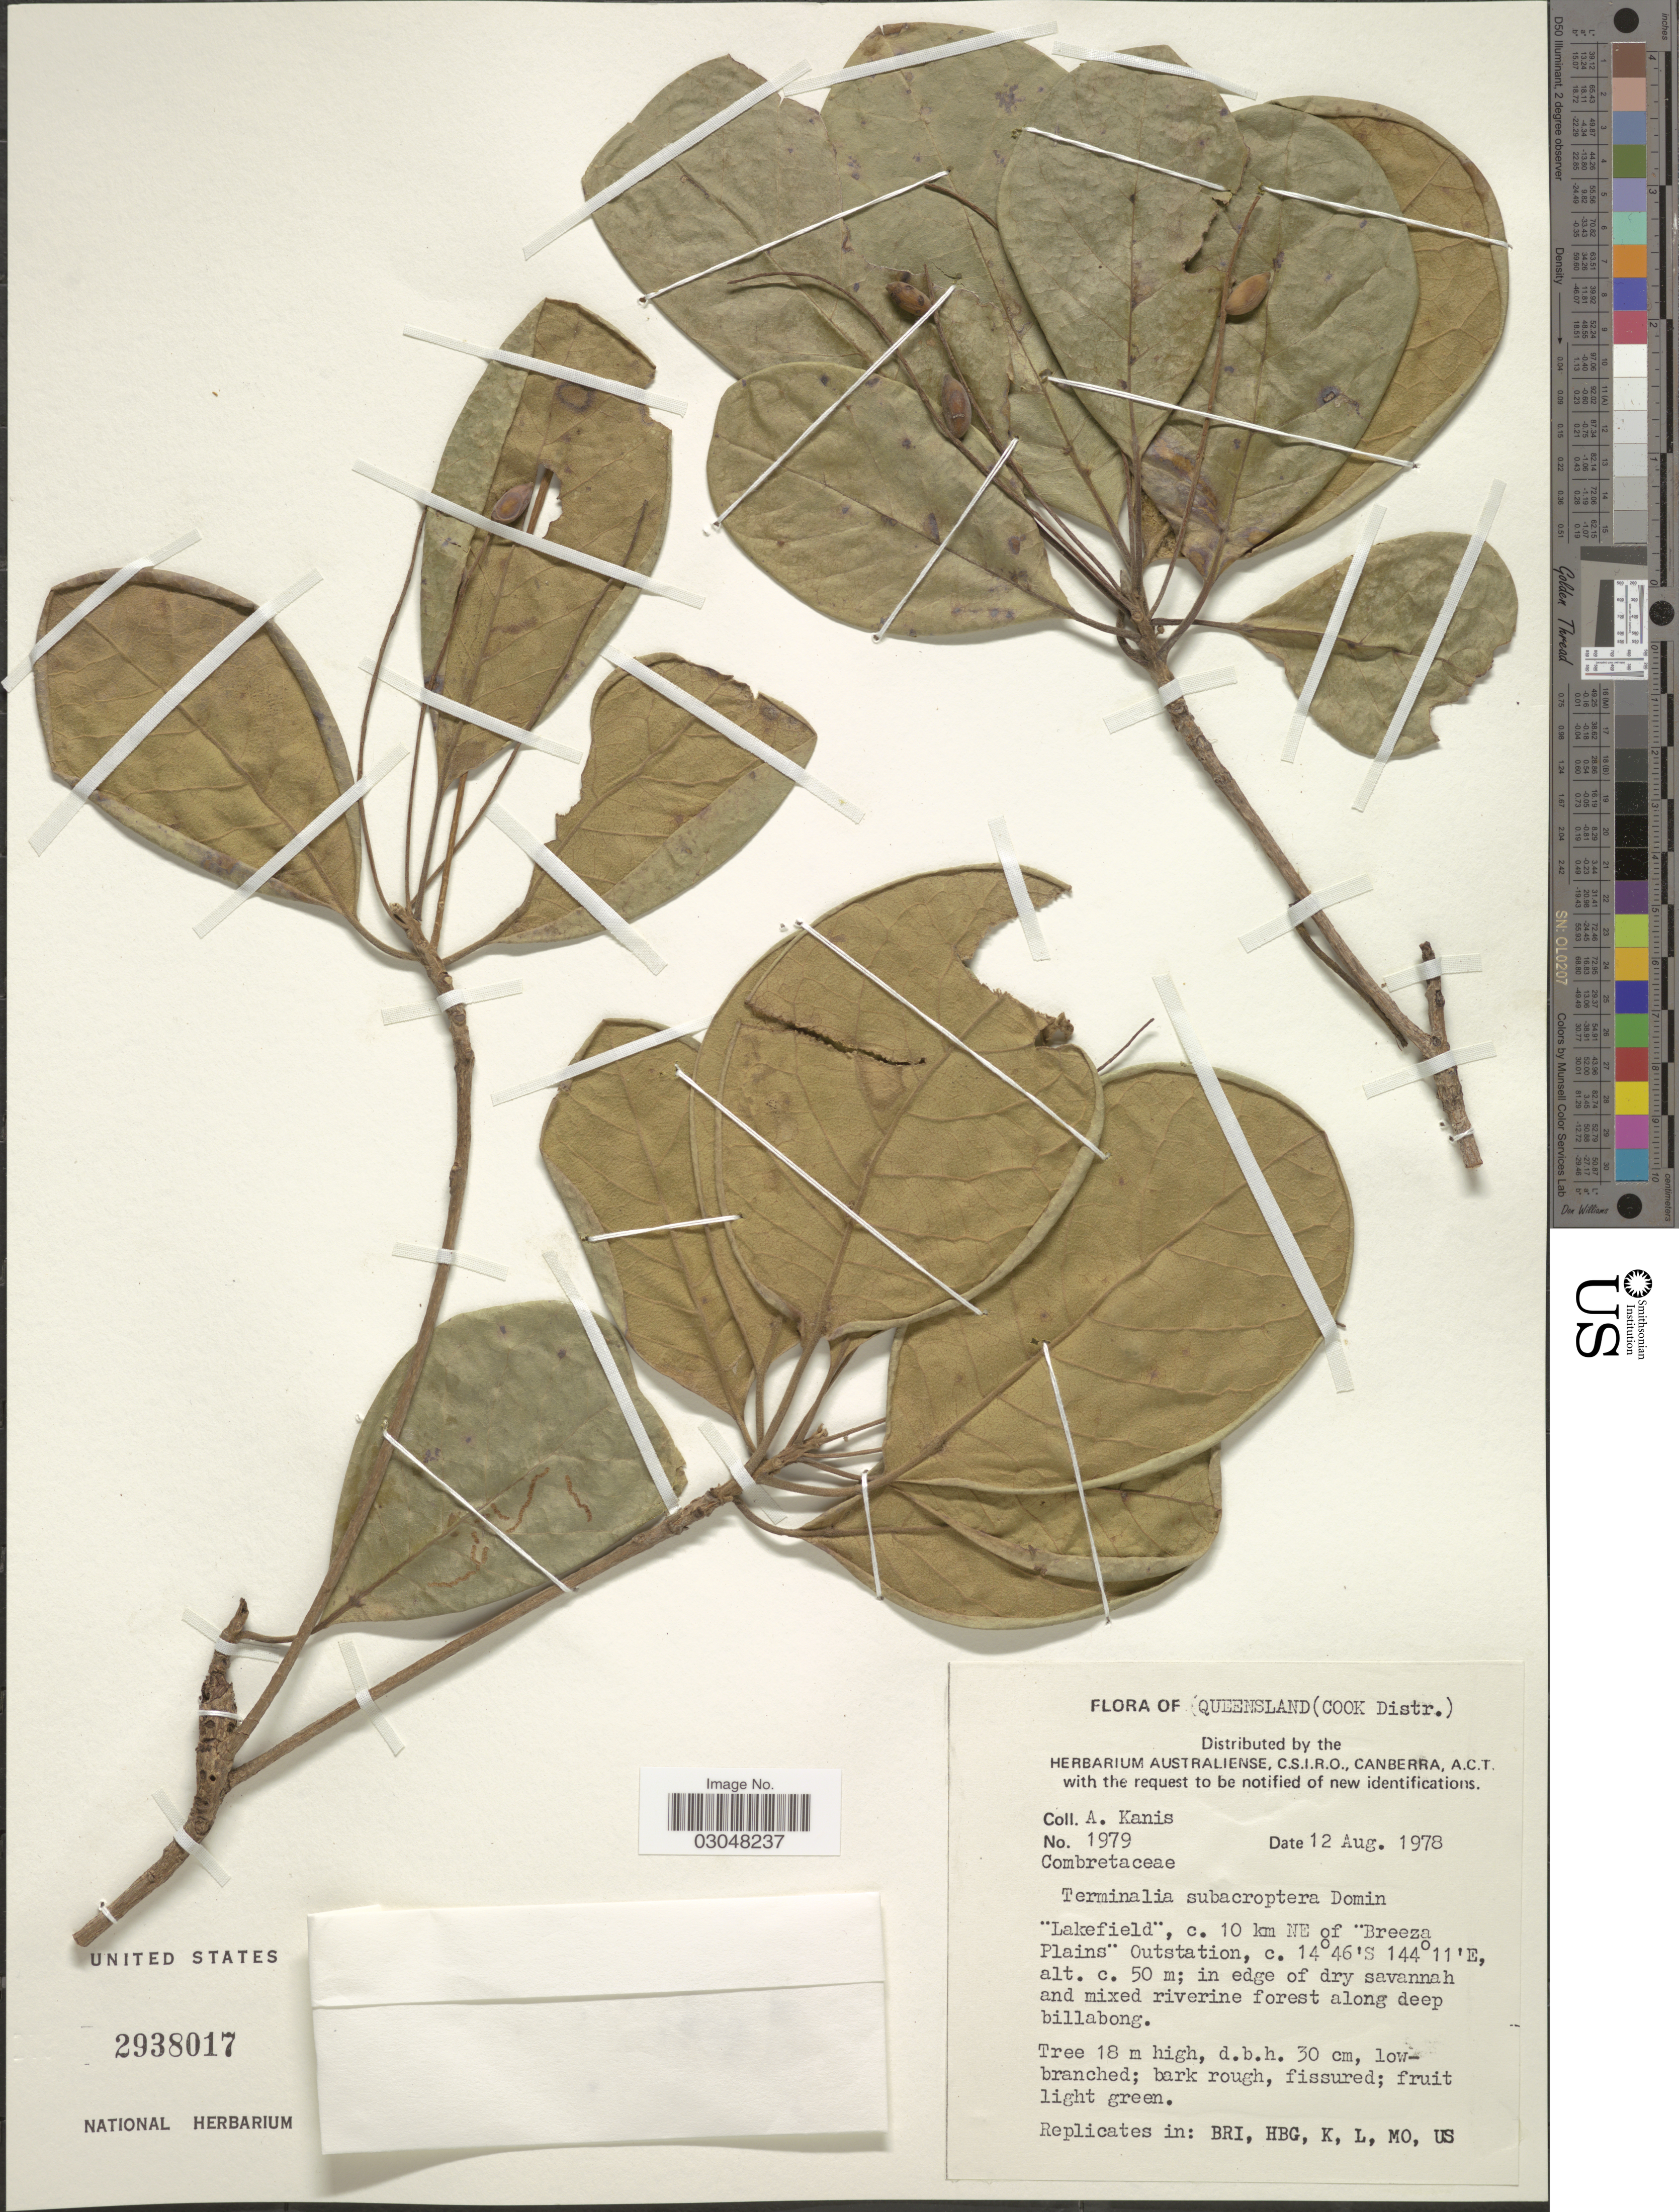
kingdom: Plantae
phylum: Tracheophyta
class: Magnoliopsida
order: Myrtales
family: Combretaceae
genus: Terminalia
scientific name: Terminalia subacroptera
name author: Domin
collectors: A. Kanis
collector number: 1979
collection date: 1978-08-12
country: Australia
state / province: Queensland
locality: Cook Distr. "Lakefield", c. 10 km NE of "Breeza Plains" Outstation.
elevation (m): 50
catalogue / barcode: US 2938017